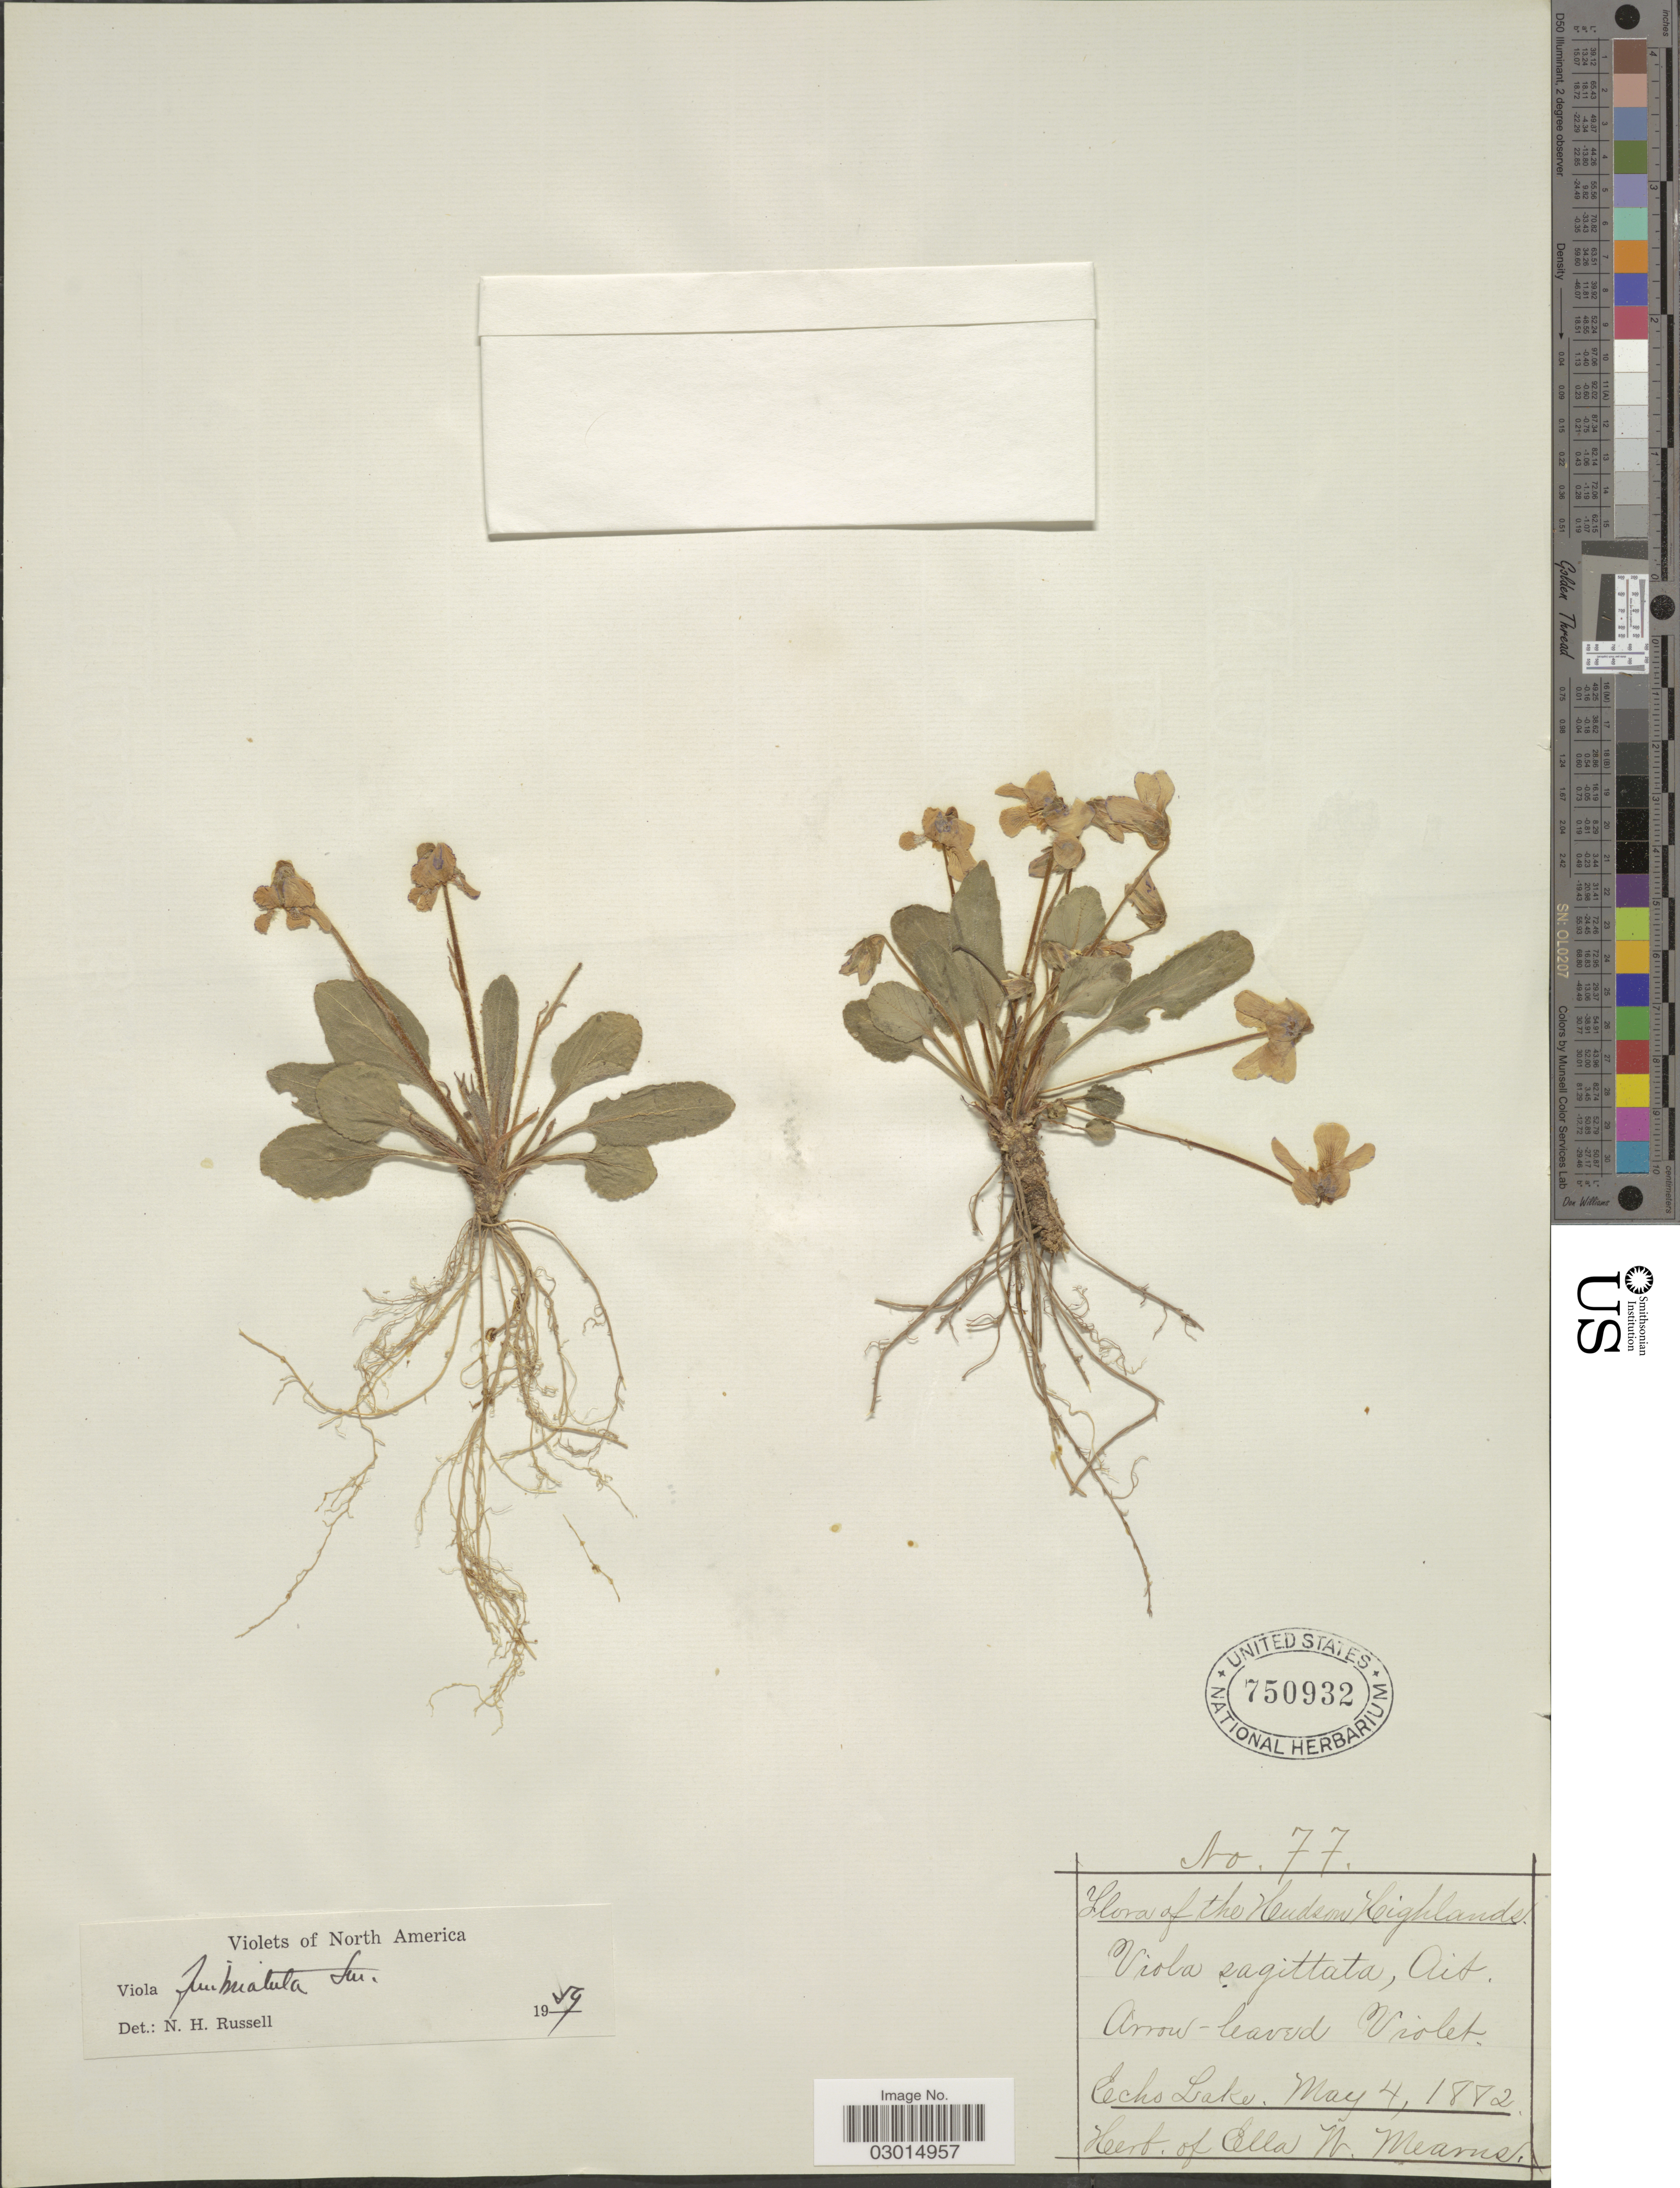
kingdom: Plantae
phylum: Tracheophyta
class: Magnoliopsida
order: Malpighiales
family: Violaceae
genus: Viola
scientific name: Viola fimbriatula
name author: Small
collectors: ex herb. Ella W. Mearns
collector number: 77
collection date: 1882-05-04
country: United States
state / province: New York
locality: Hudson Highlands. Echo Lake.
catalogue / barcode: US 750932